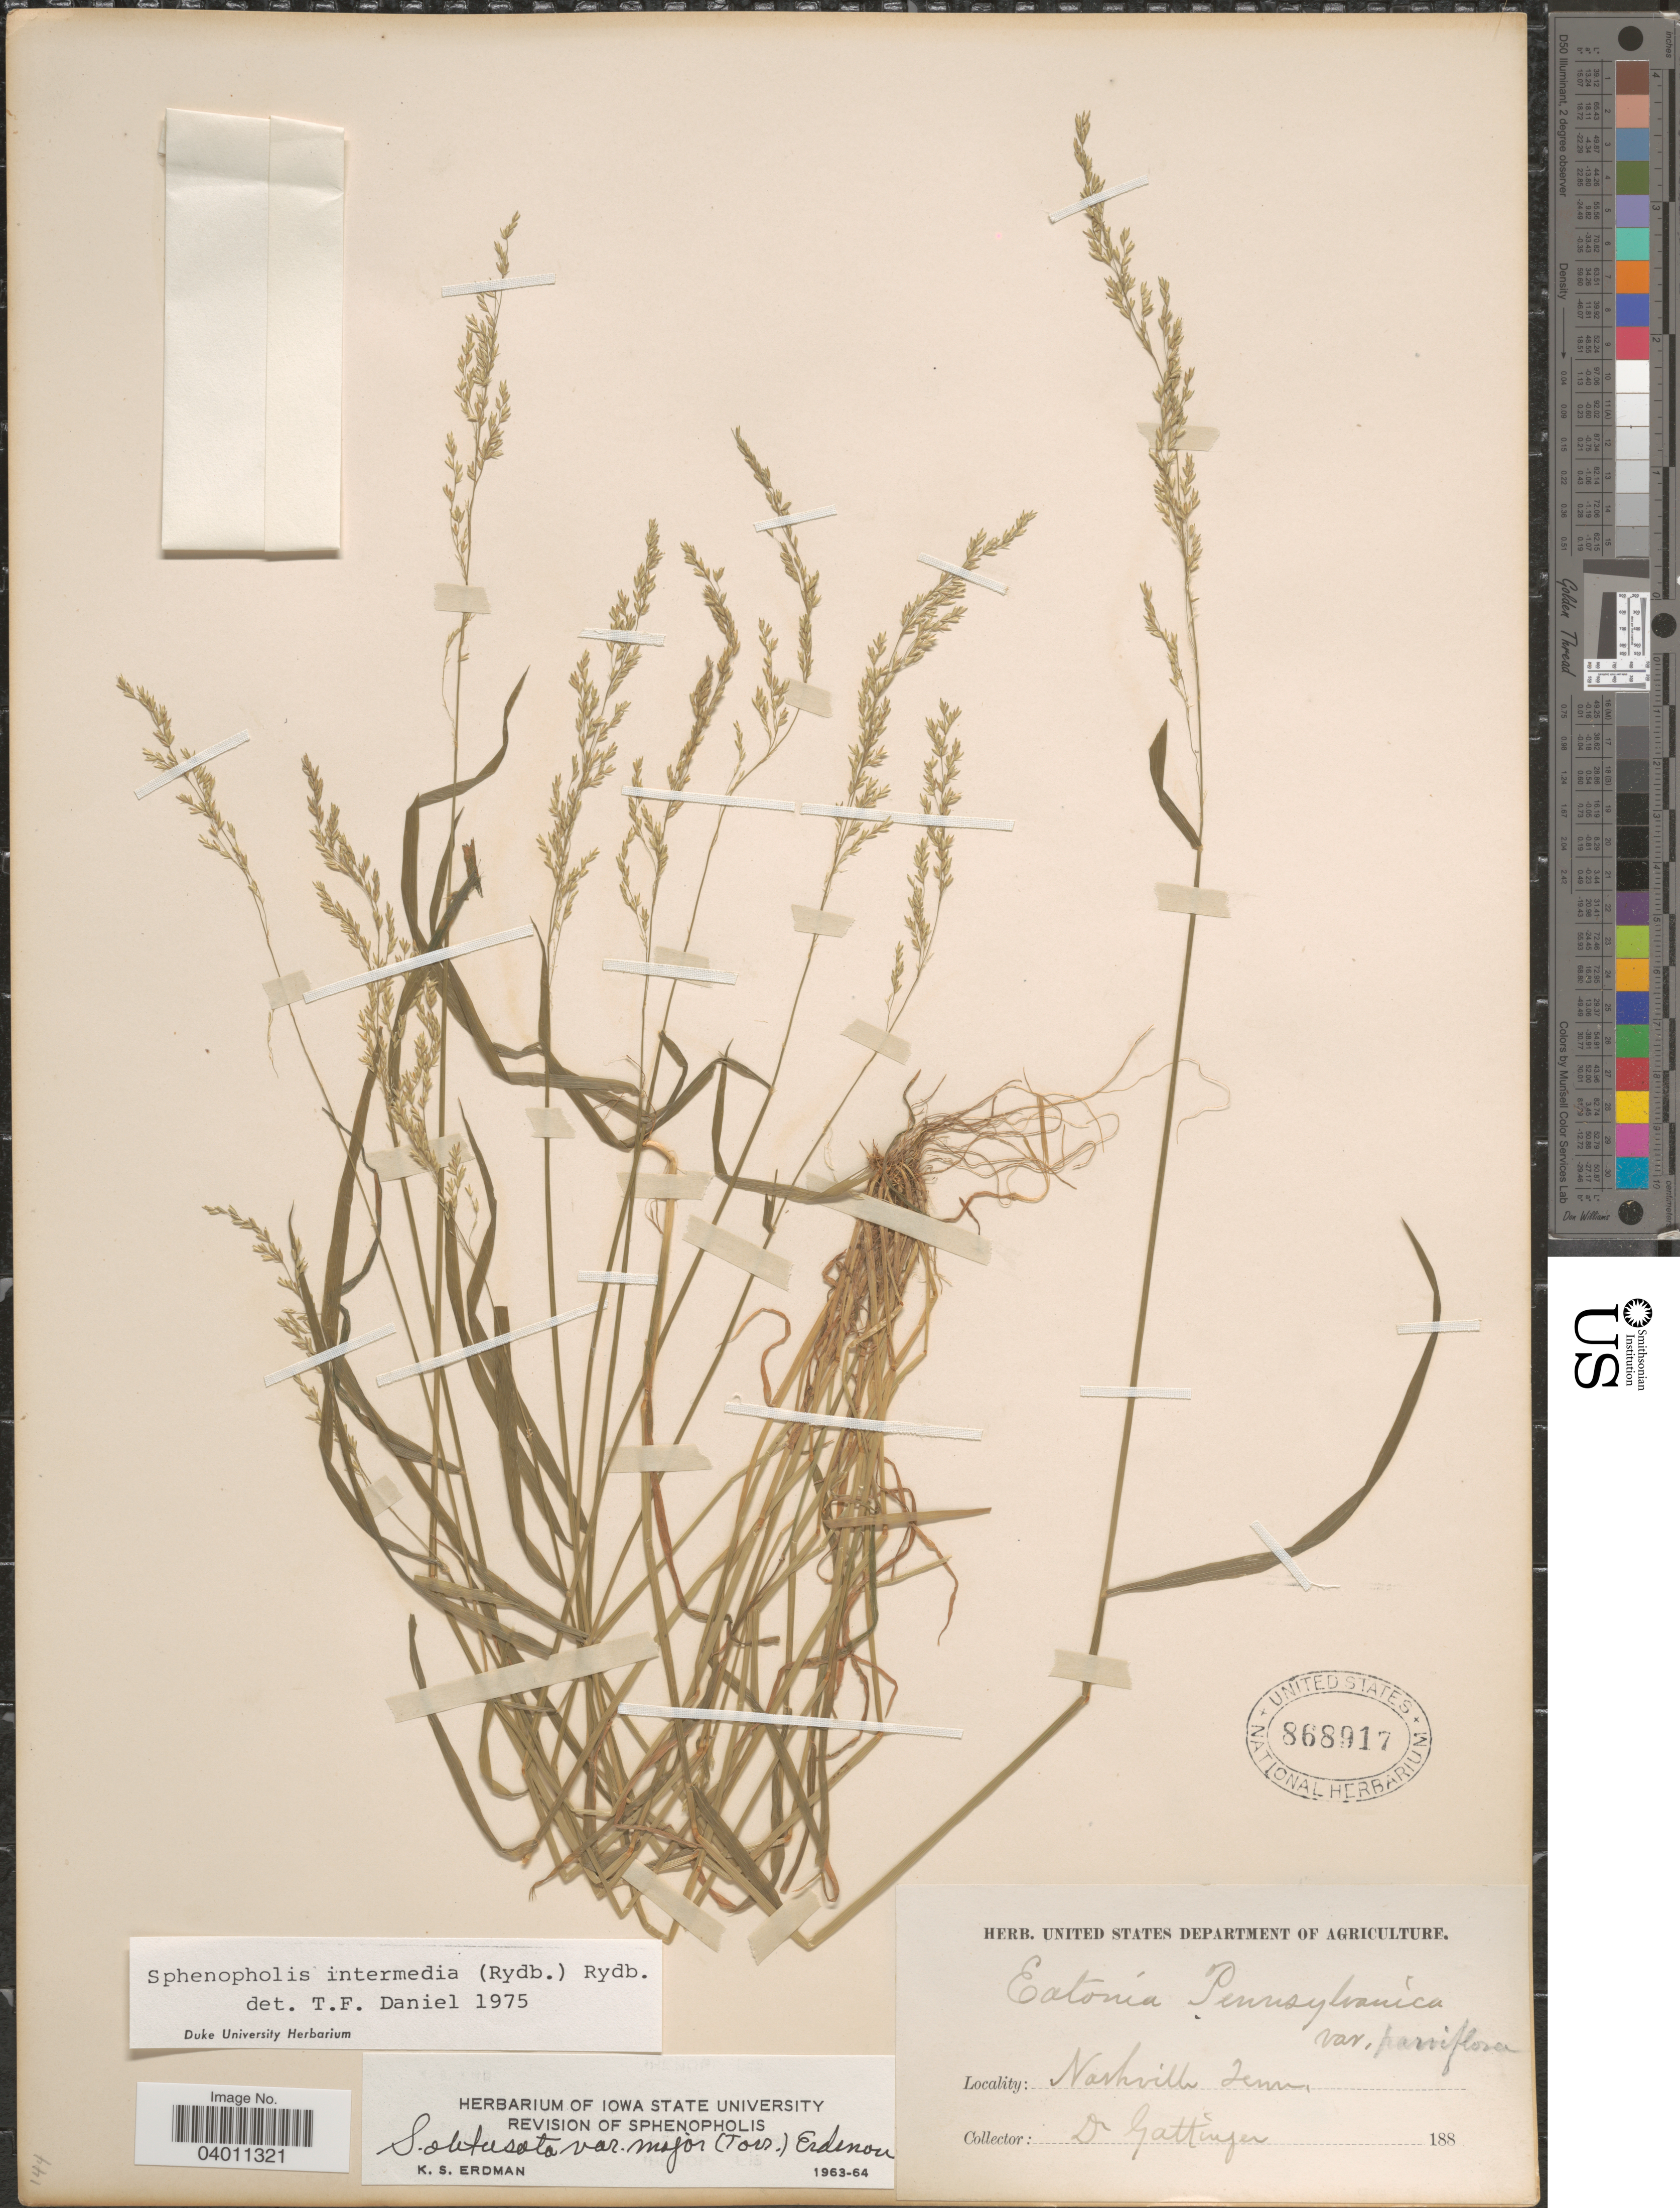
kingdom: Plantae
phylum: Tracheophyta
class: Liliopsida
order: Poales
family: Poaceae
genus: Sphenopholis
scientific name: Sphenopholis intermedia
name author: (Rydb.) Rydb.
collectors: Gattinger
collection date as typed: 188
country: United States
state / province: Tennessee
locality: Nashville.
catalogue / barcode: US 868917